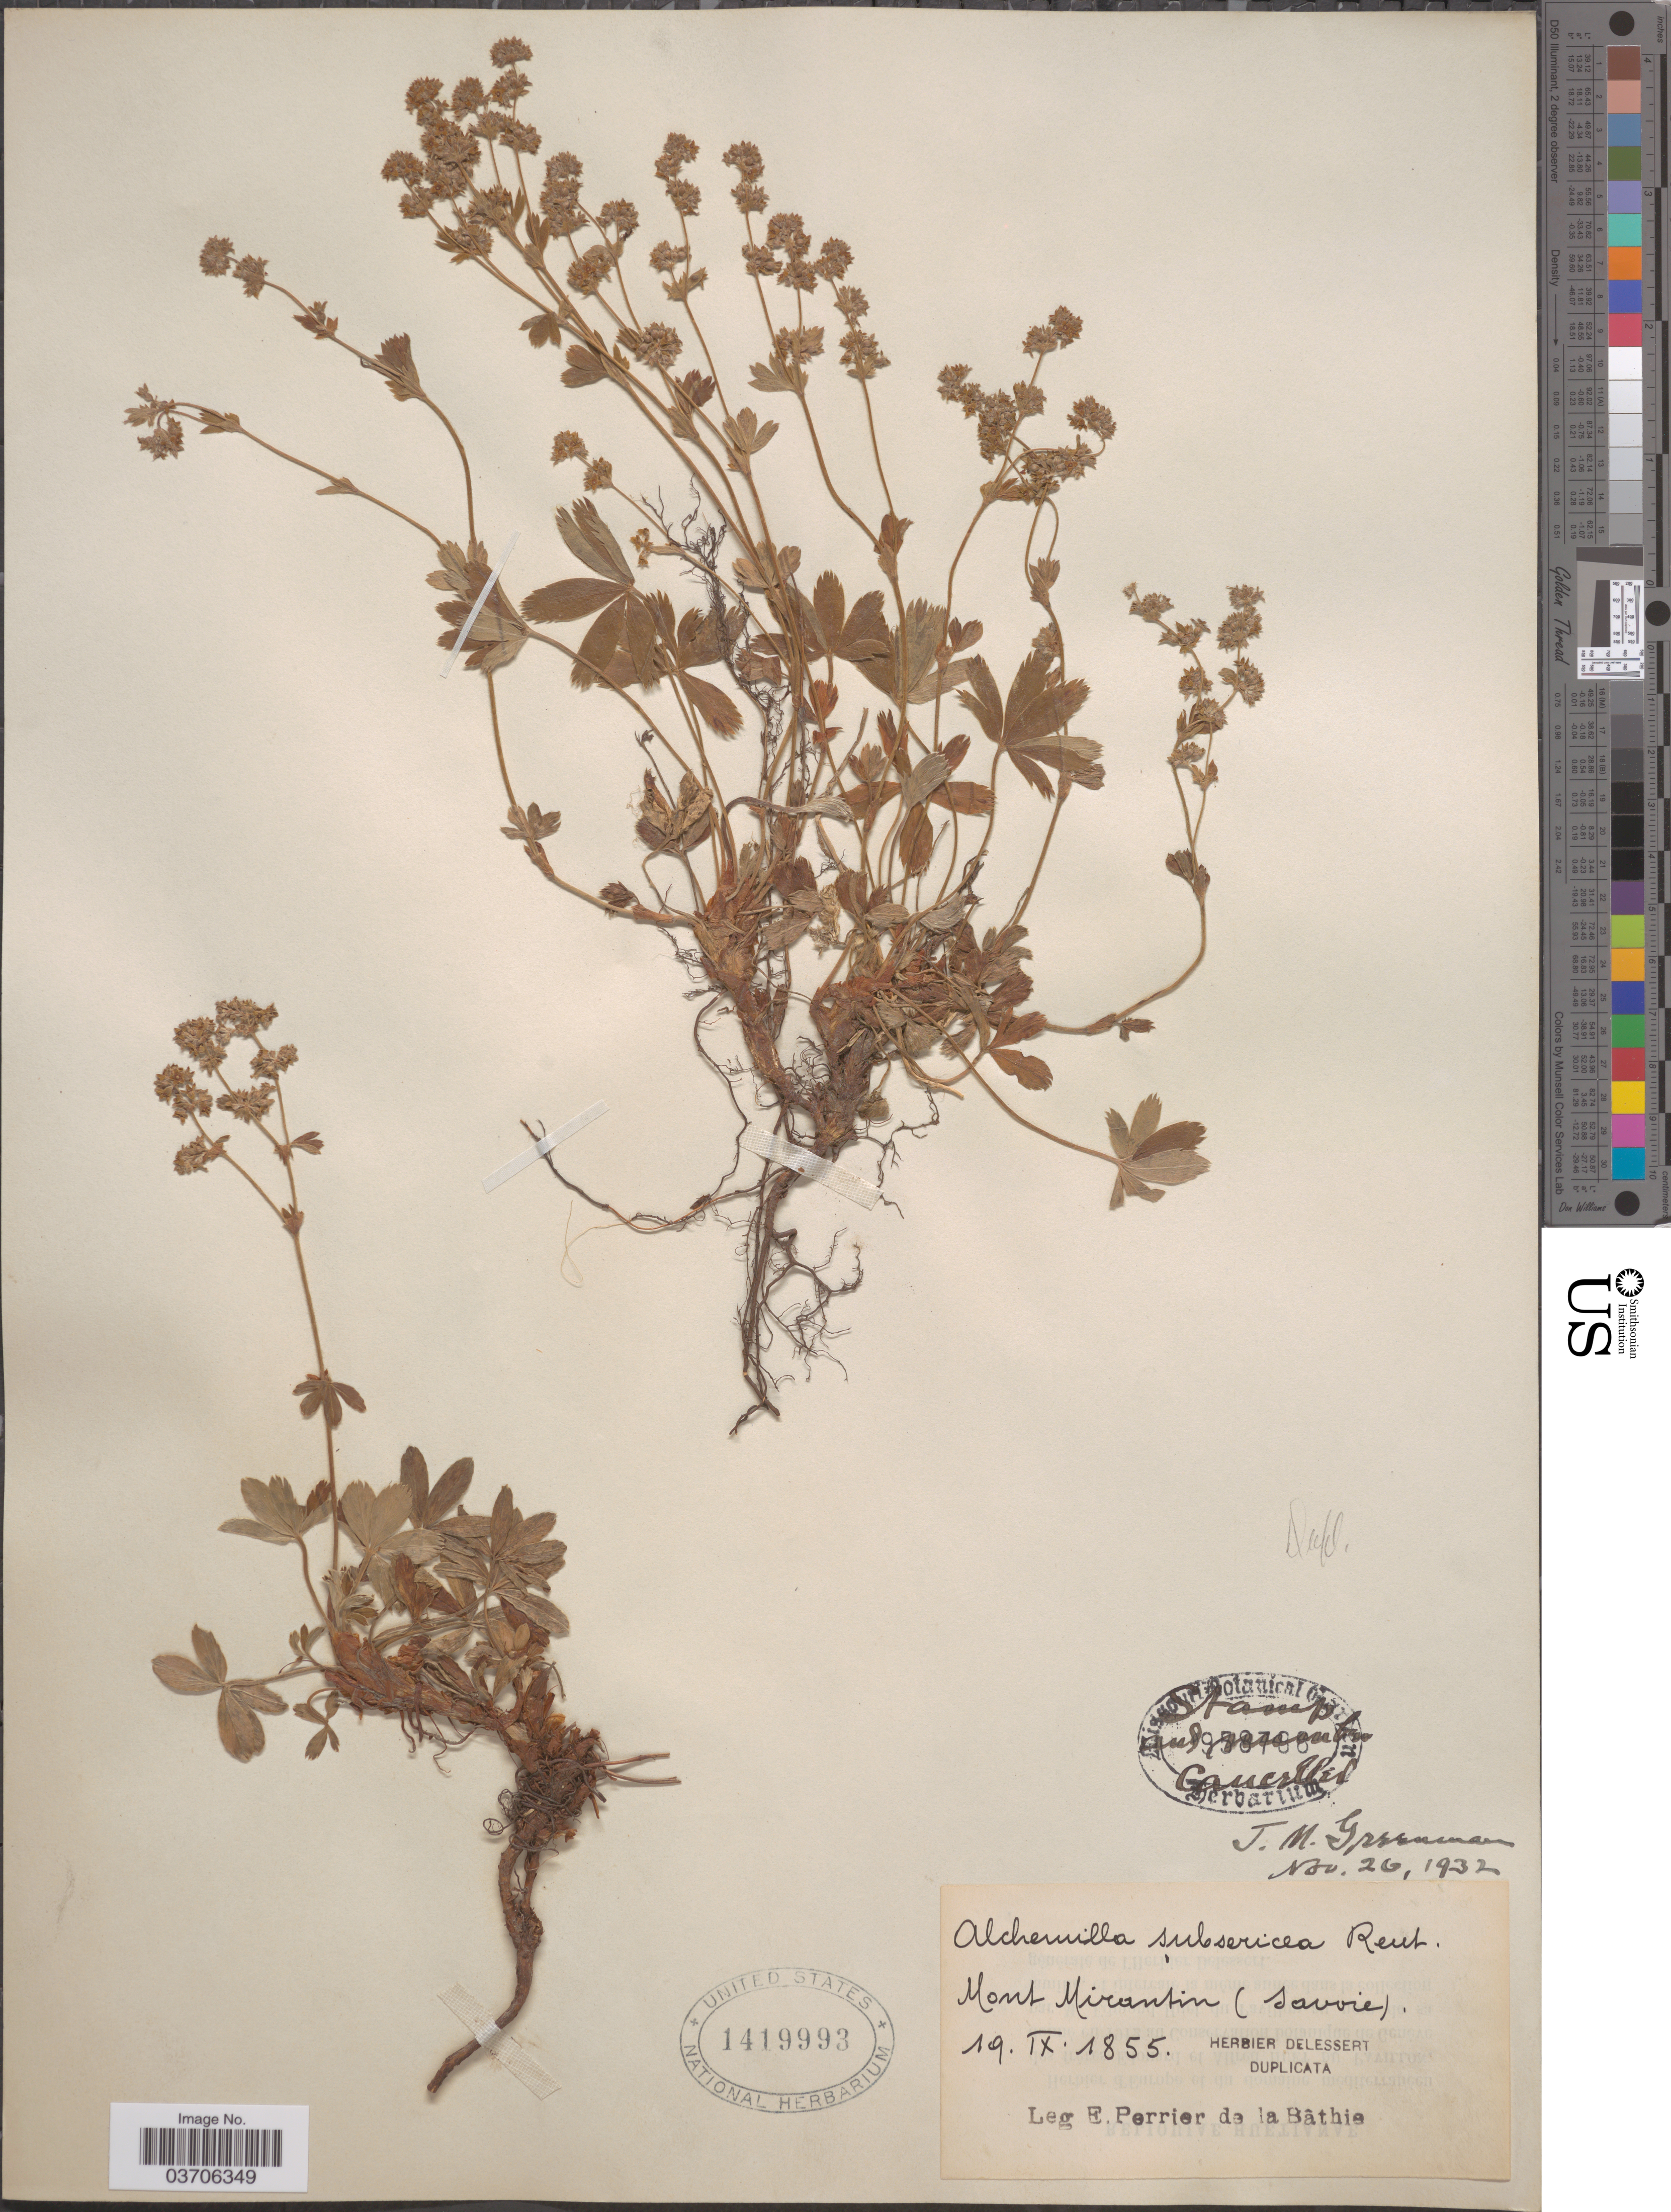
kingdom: Plantae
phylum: Tracheophyta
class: Magnoliopsida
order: Rosales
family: Rosaceae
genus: Alchemilla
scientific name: Alchemilla subsericea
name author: Reut.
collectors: E. Perrier de la Bâthie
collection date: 1855-09-19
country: France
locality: Mont Mirantin (Savoie).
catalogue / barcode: US 1419993